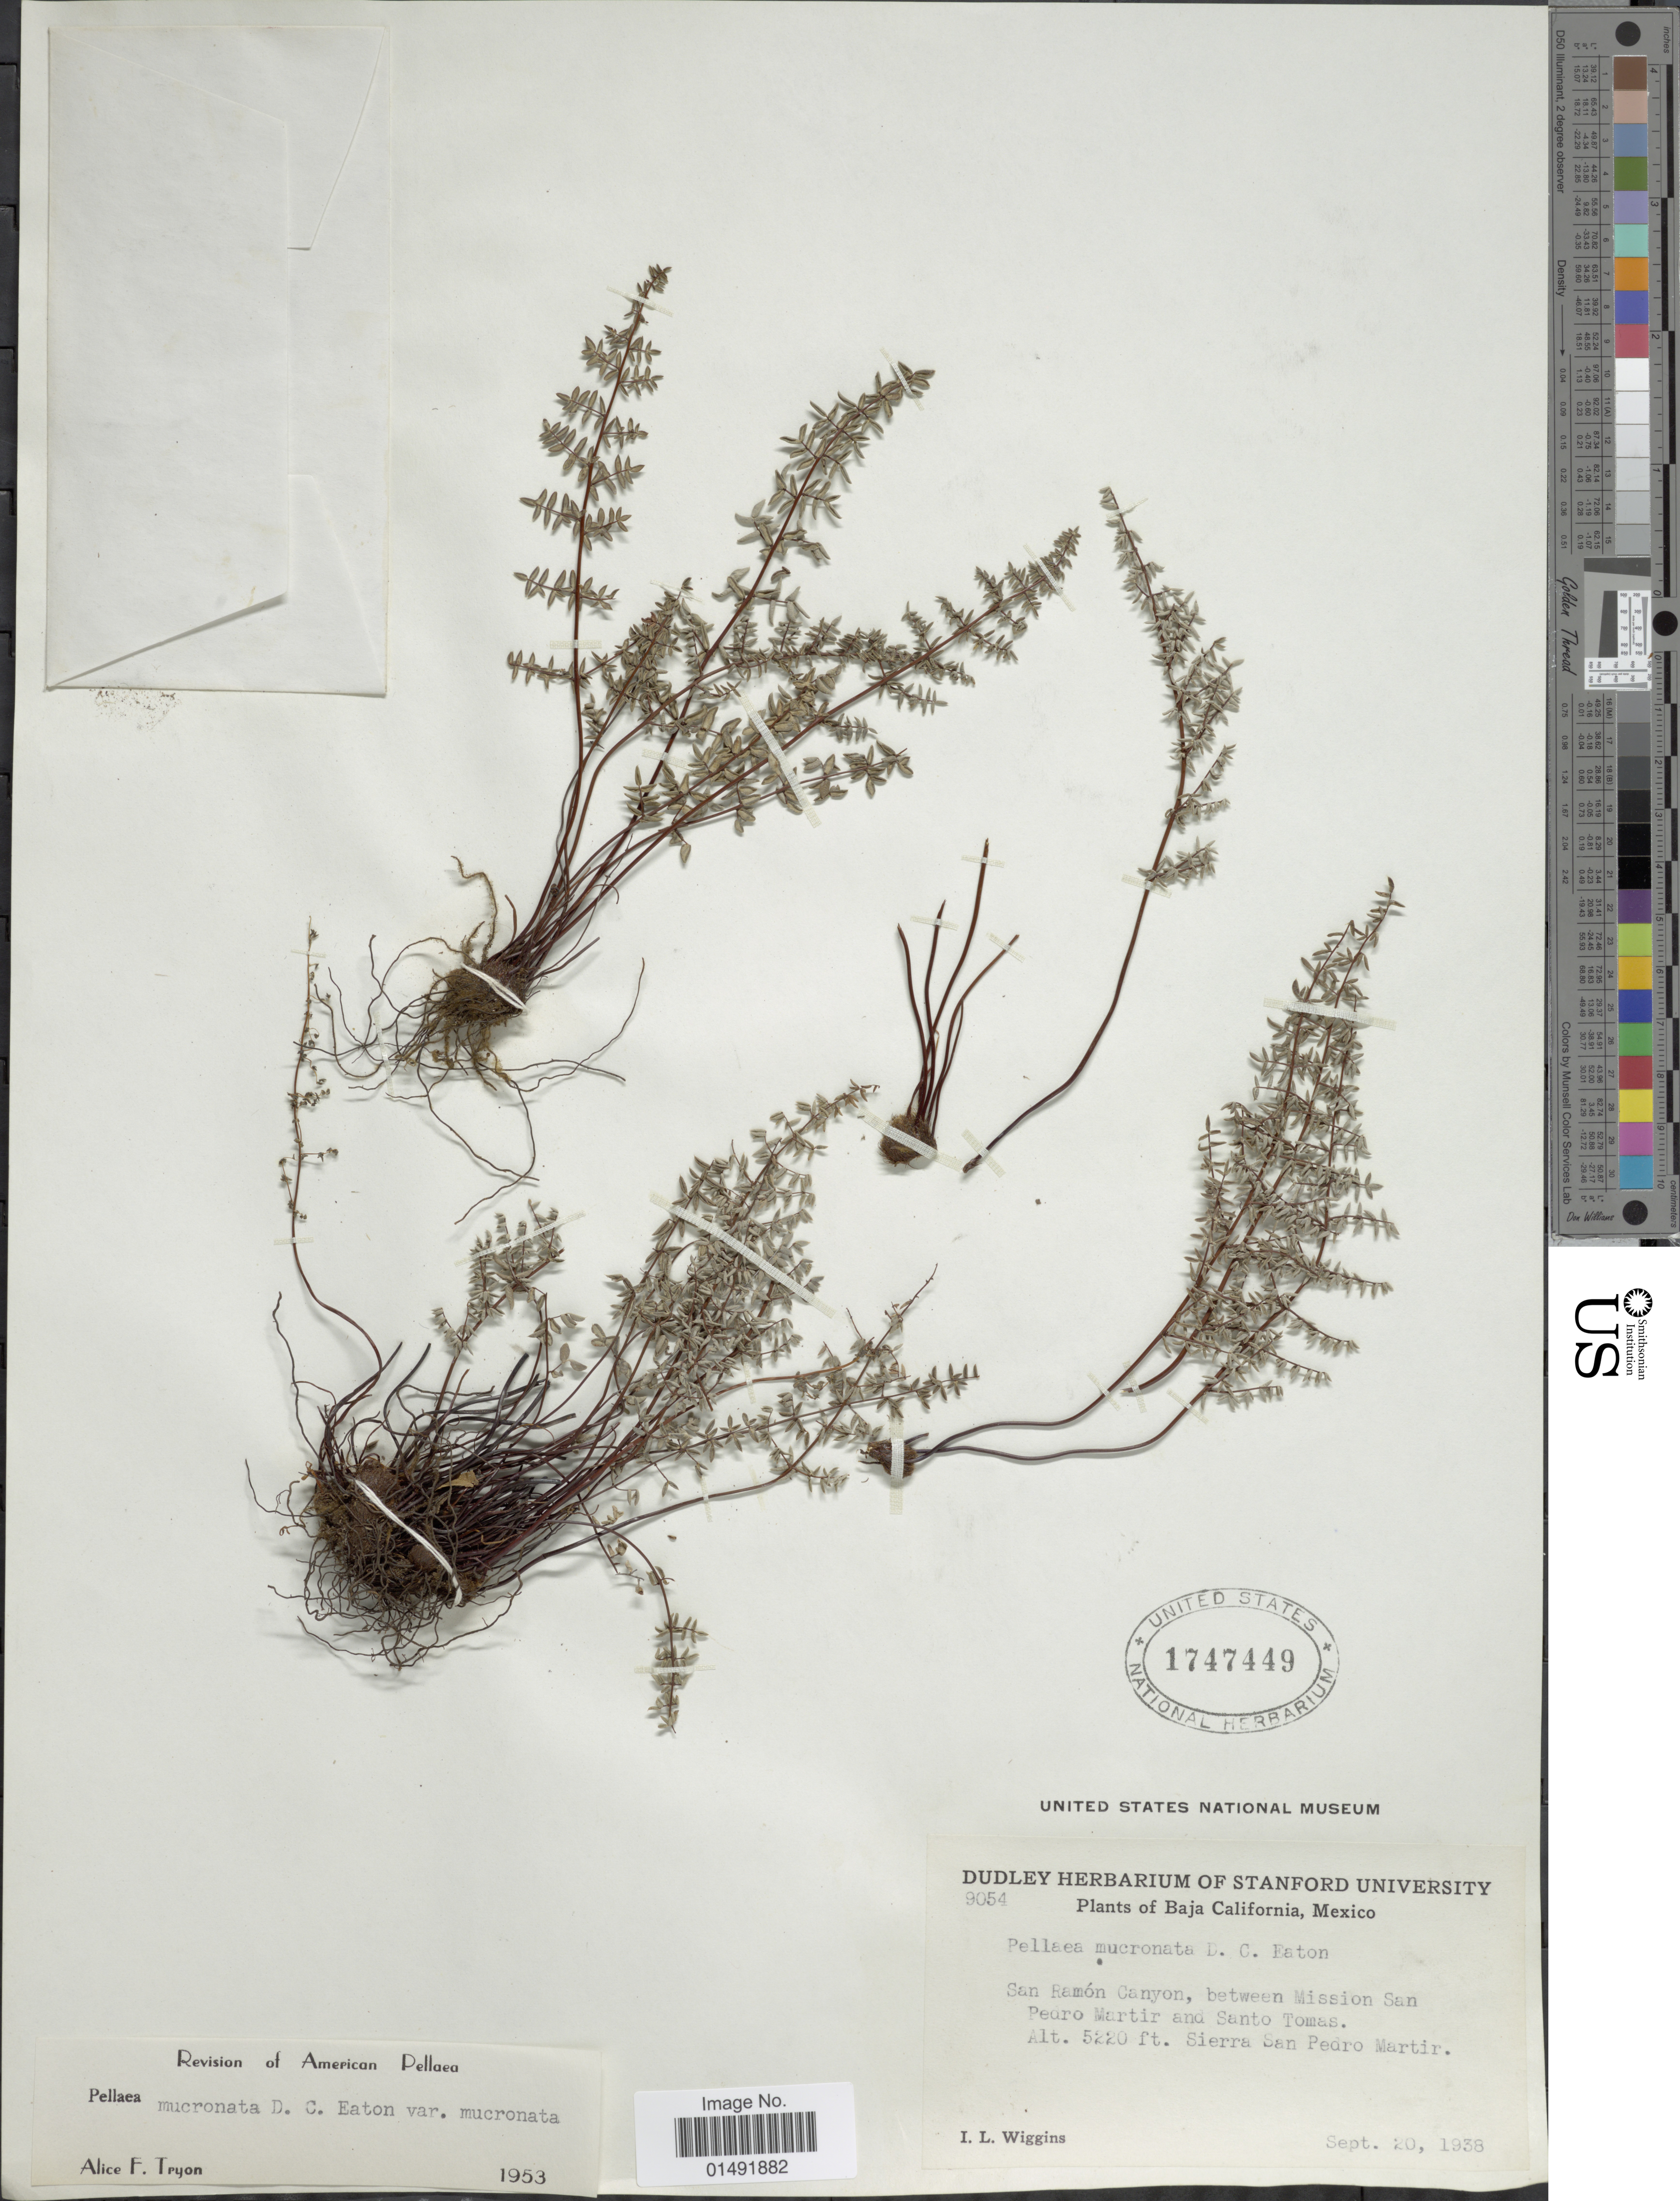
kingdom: Plantae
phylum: Tracheophyta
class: Polypodiopsida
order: Polypodiales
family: Pteridaceae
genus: Pellaea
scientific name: Pellaea mucronata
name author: (D.C. Eaton) D.C. Eaton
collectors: I. L. Wiggins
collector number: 9054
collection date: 1938-09-20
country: Mexico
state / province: Baja California Sur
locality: San Ramón Canyon, between Mission San Pedro Martir and Santo Tomas, Sierra San Pedro Martir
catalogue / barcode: US 1747449